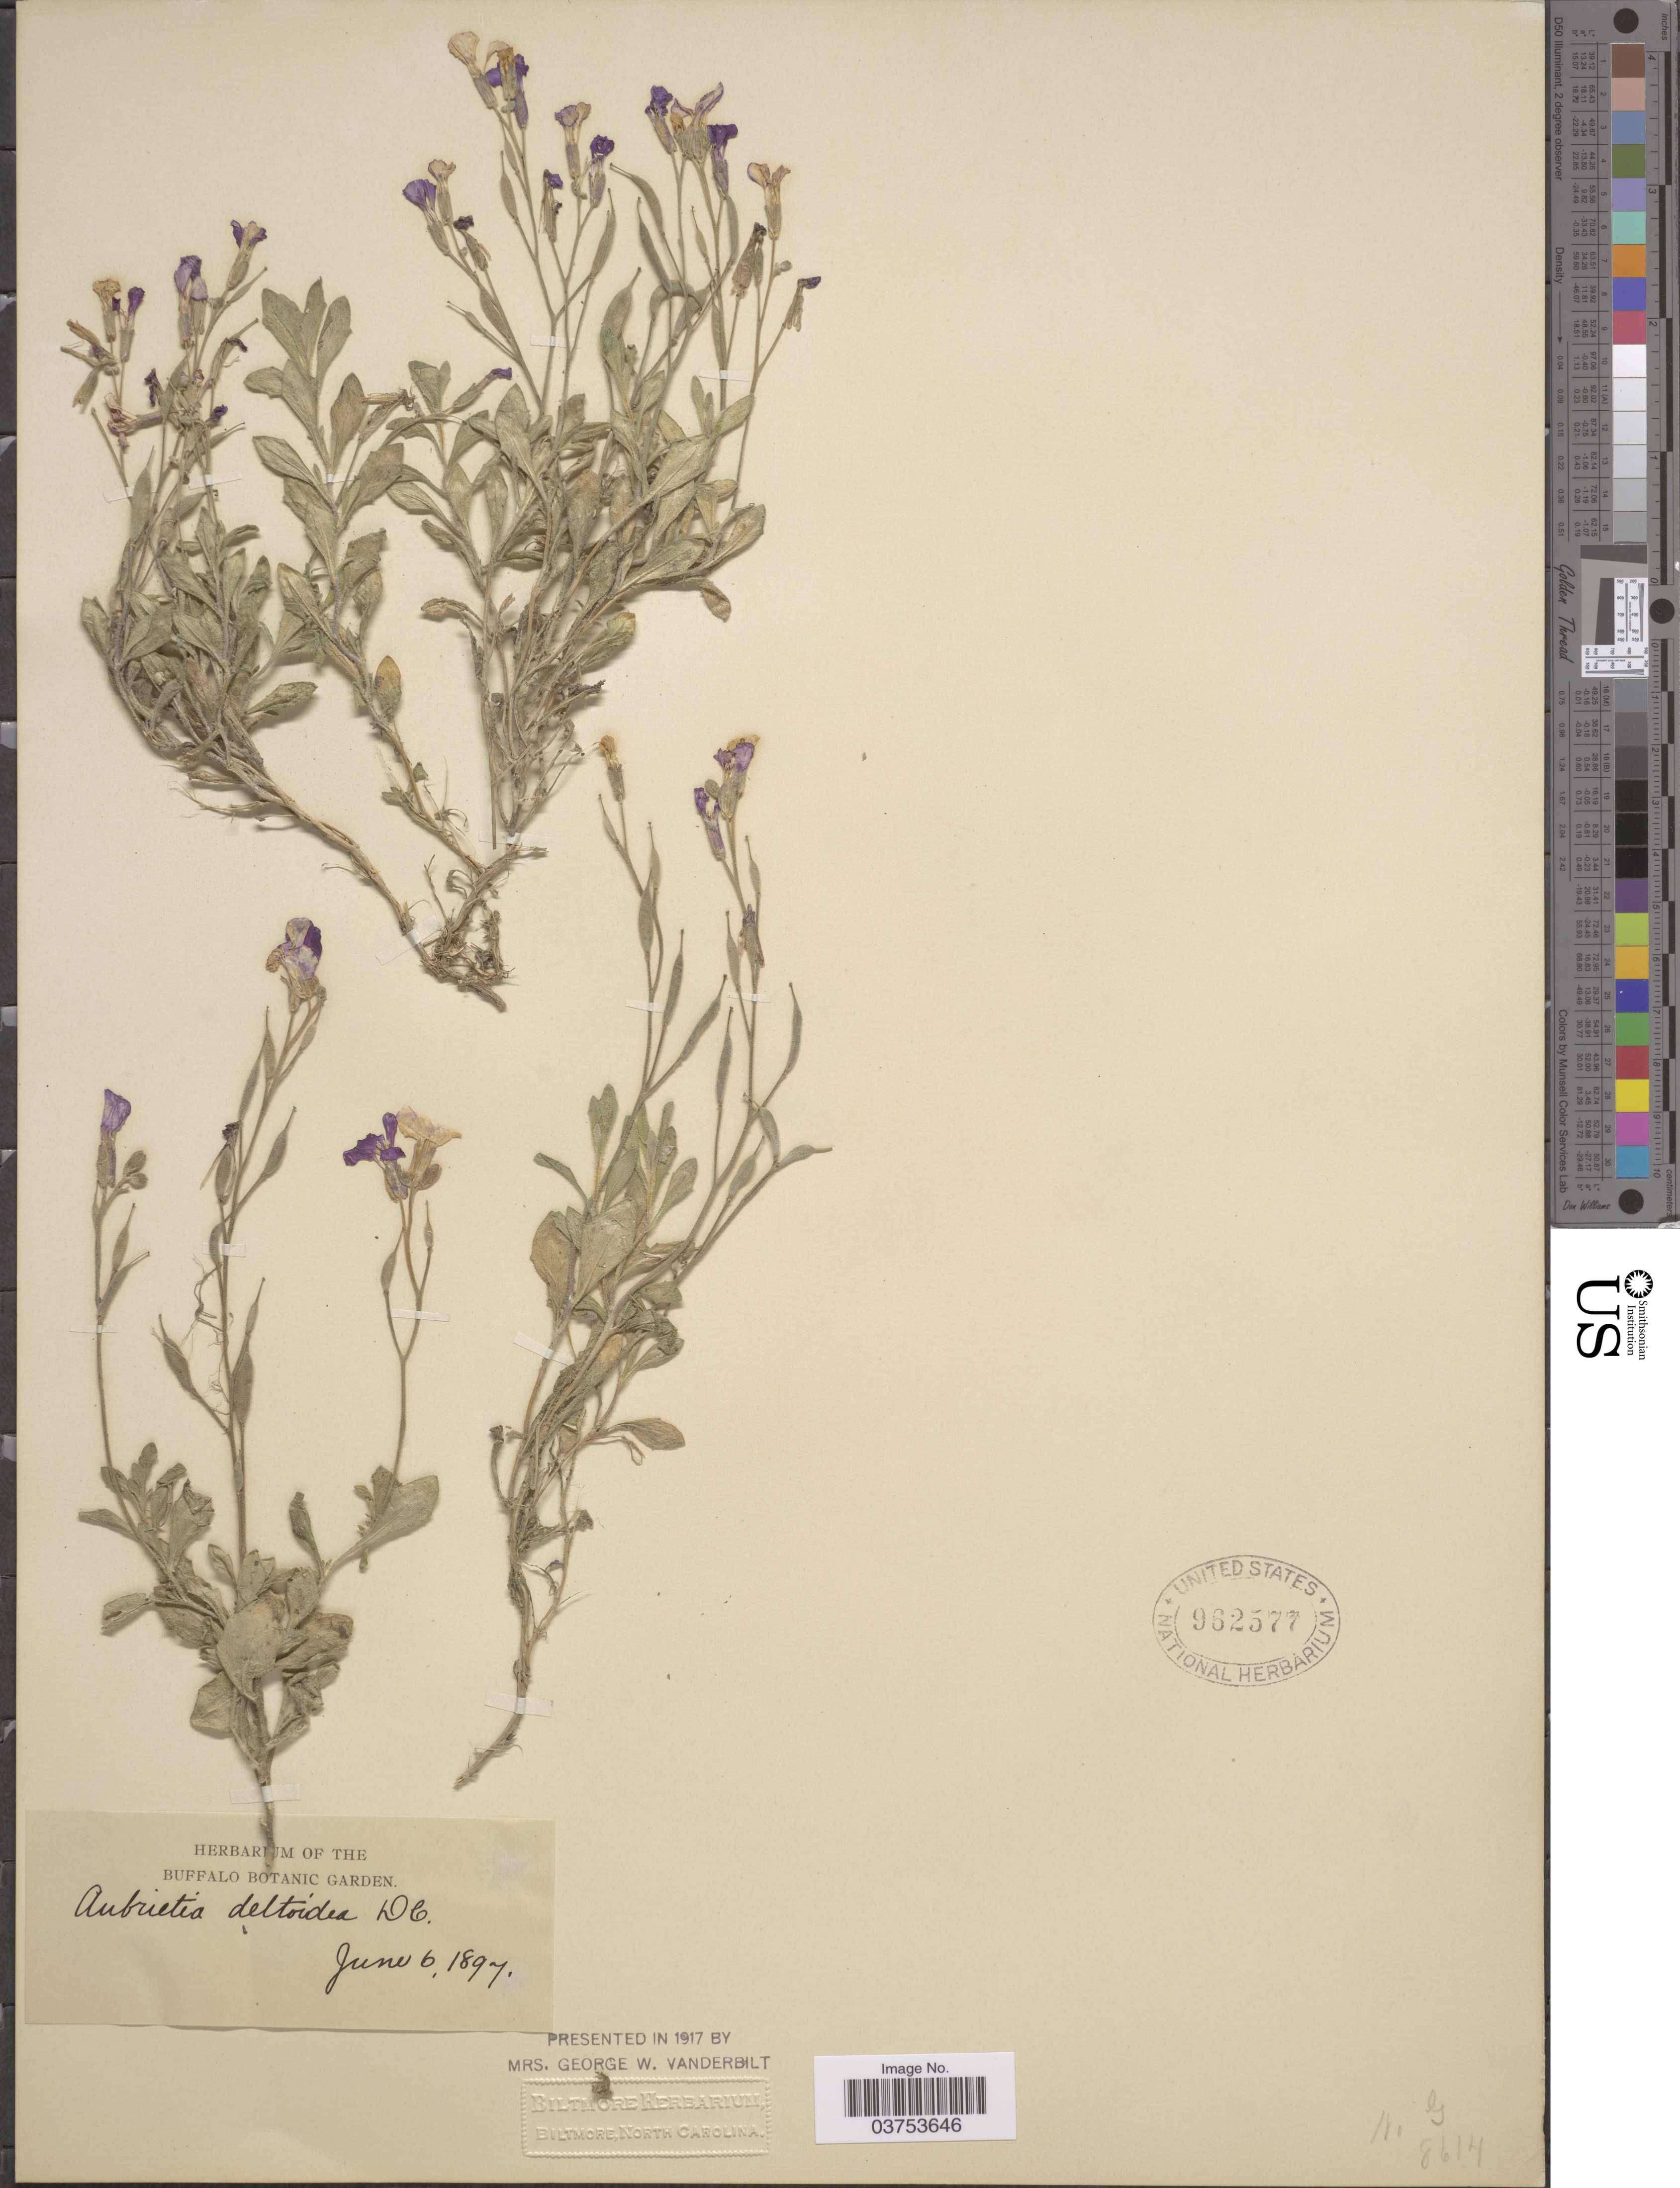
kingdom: Plantae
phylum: Tracheophyta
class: Magnoliopsida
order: Brassicales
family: Brassicaceae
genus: Aubrieta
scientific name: Aubrieta sp.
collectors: ex herb. Buffalo Botanic Garden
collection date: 1897-06-06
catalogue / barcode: US 962577